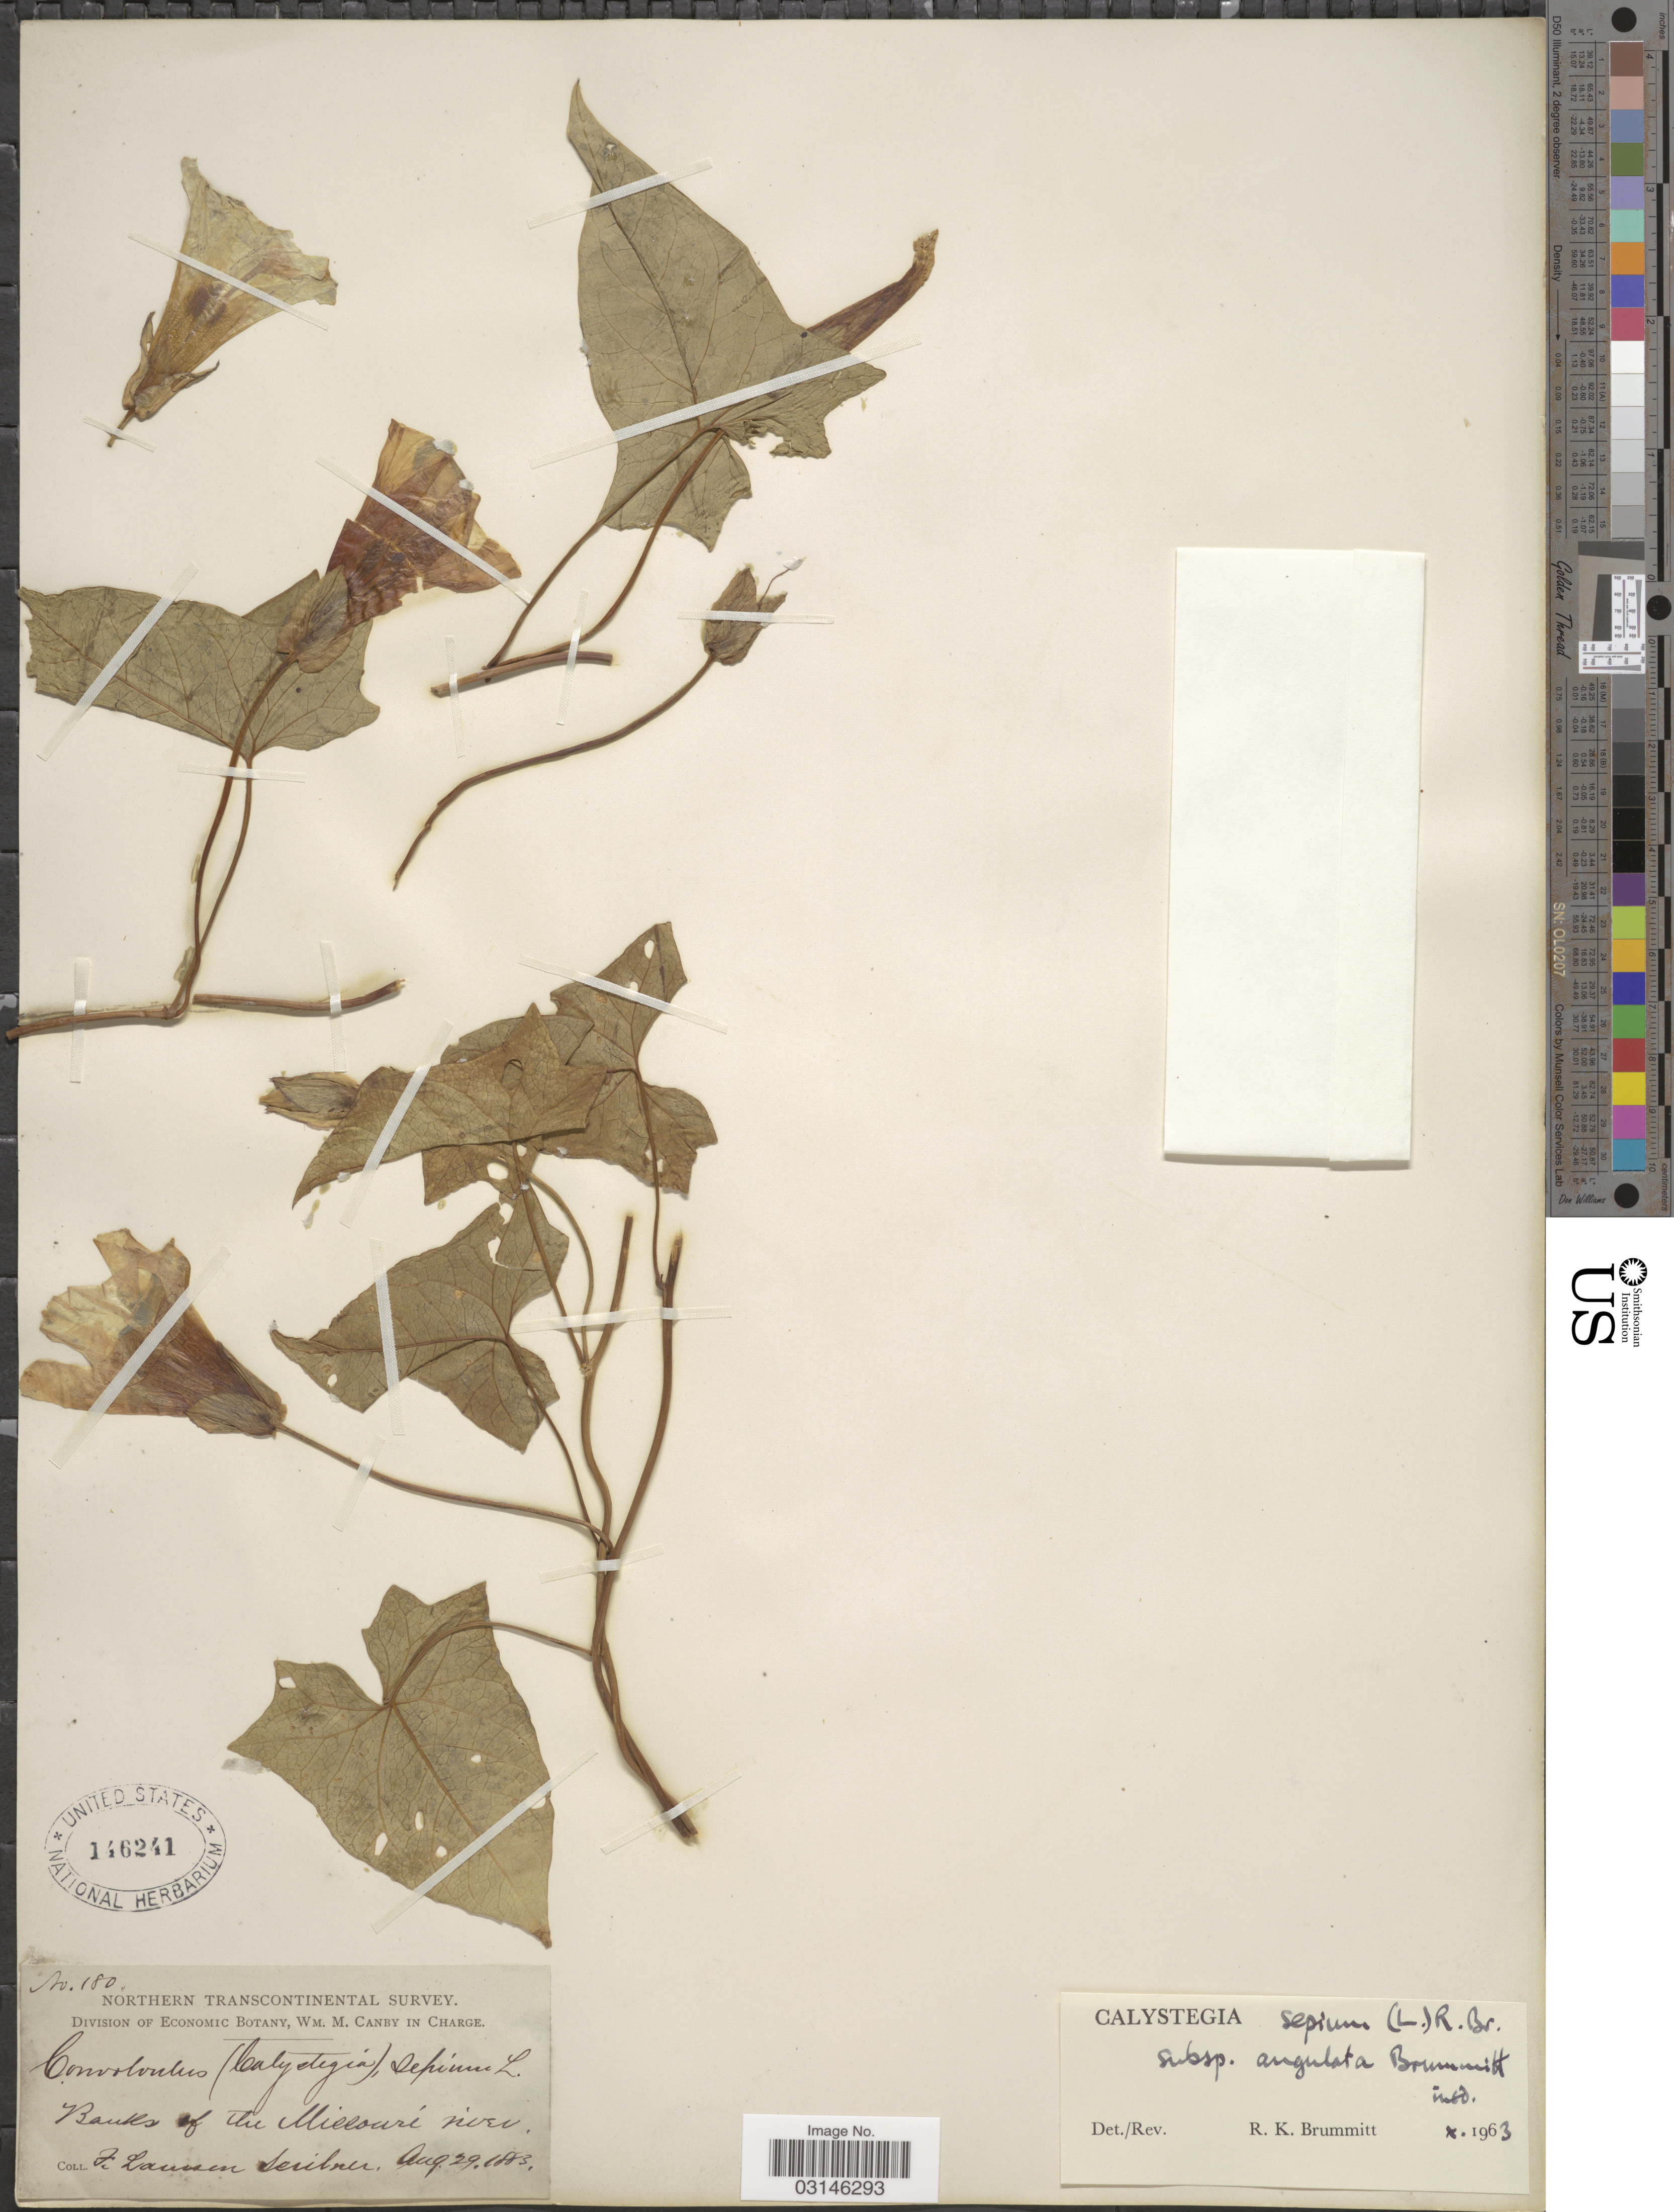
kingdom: Plantae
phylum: Tracheophyta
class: Magnoliopsida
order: Solanales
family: Convolvulaceae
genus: Calystegia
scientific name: Calystegia sepium subsp. angulata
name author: Brummitt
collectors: F. Scribner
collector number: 180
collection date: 1883-08-29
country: United States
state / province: Missouri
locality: Northern Transcontinental Survey. Banks of the Missouri river.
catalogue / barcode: US 146241